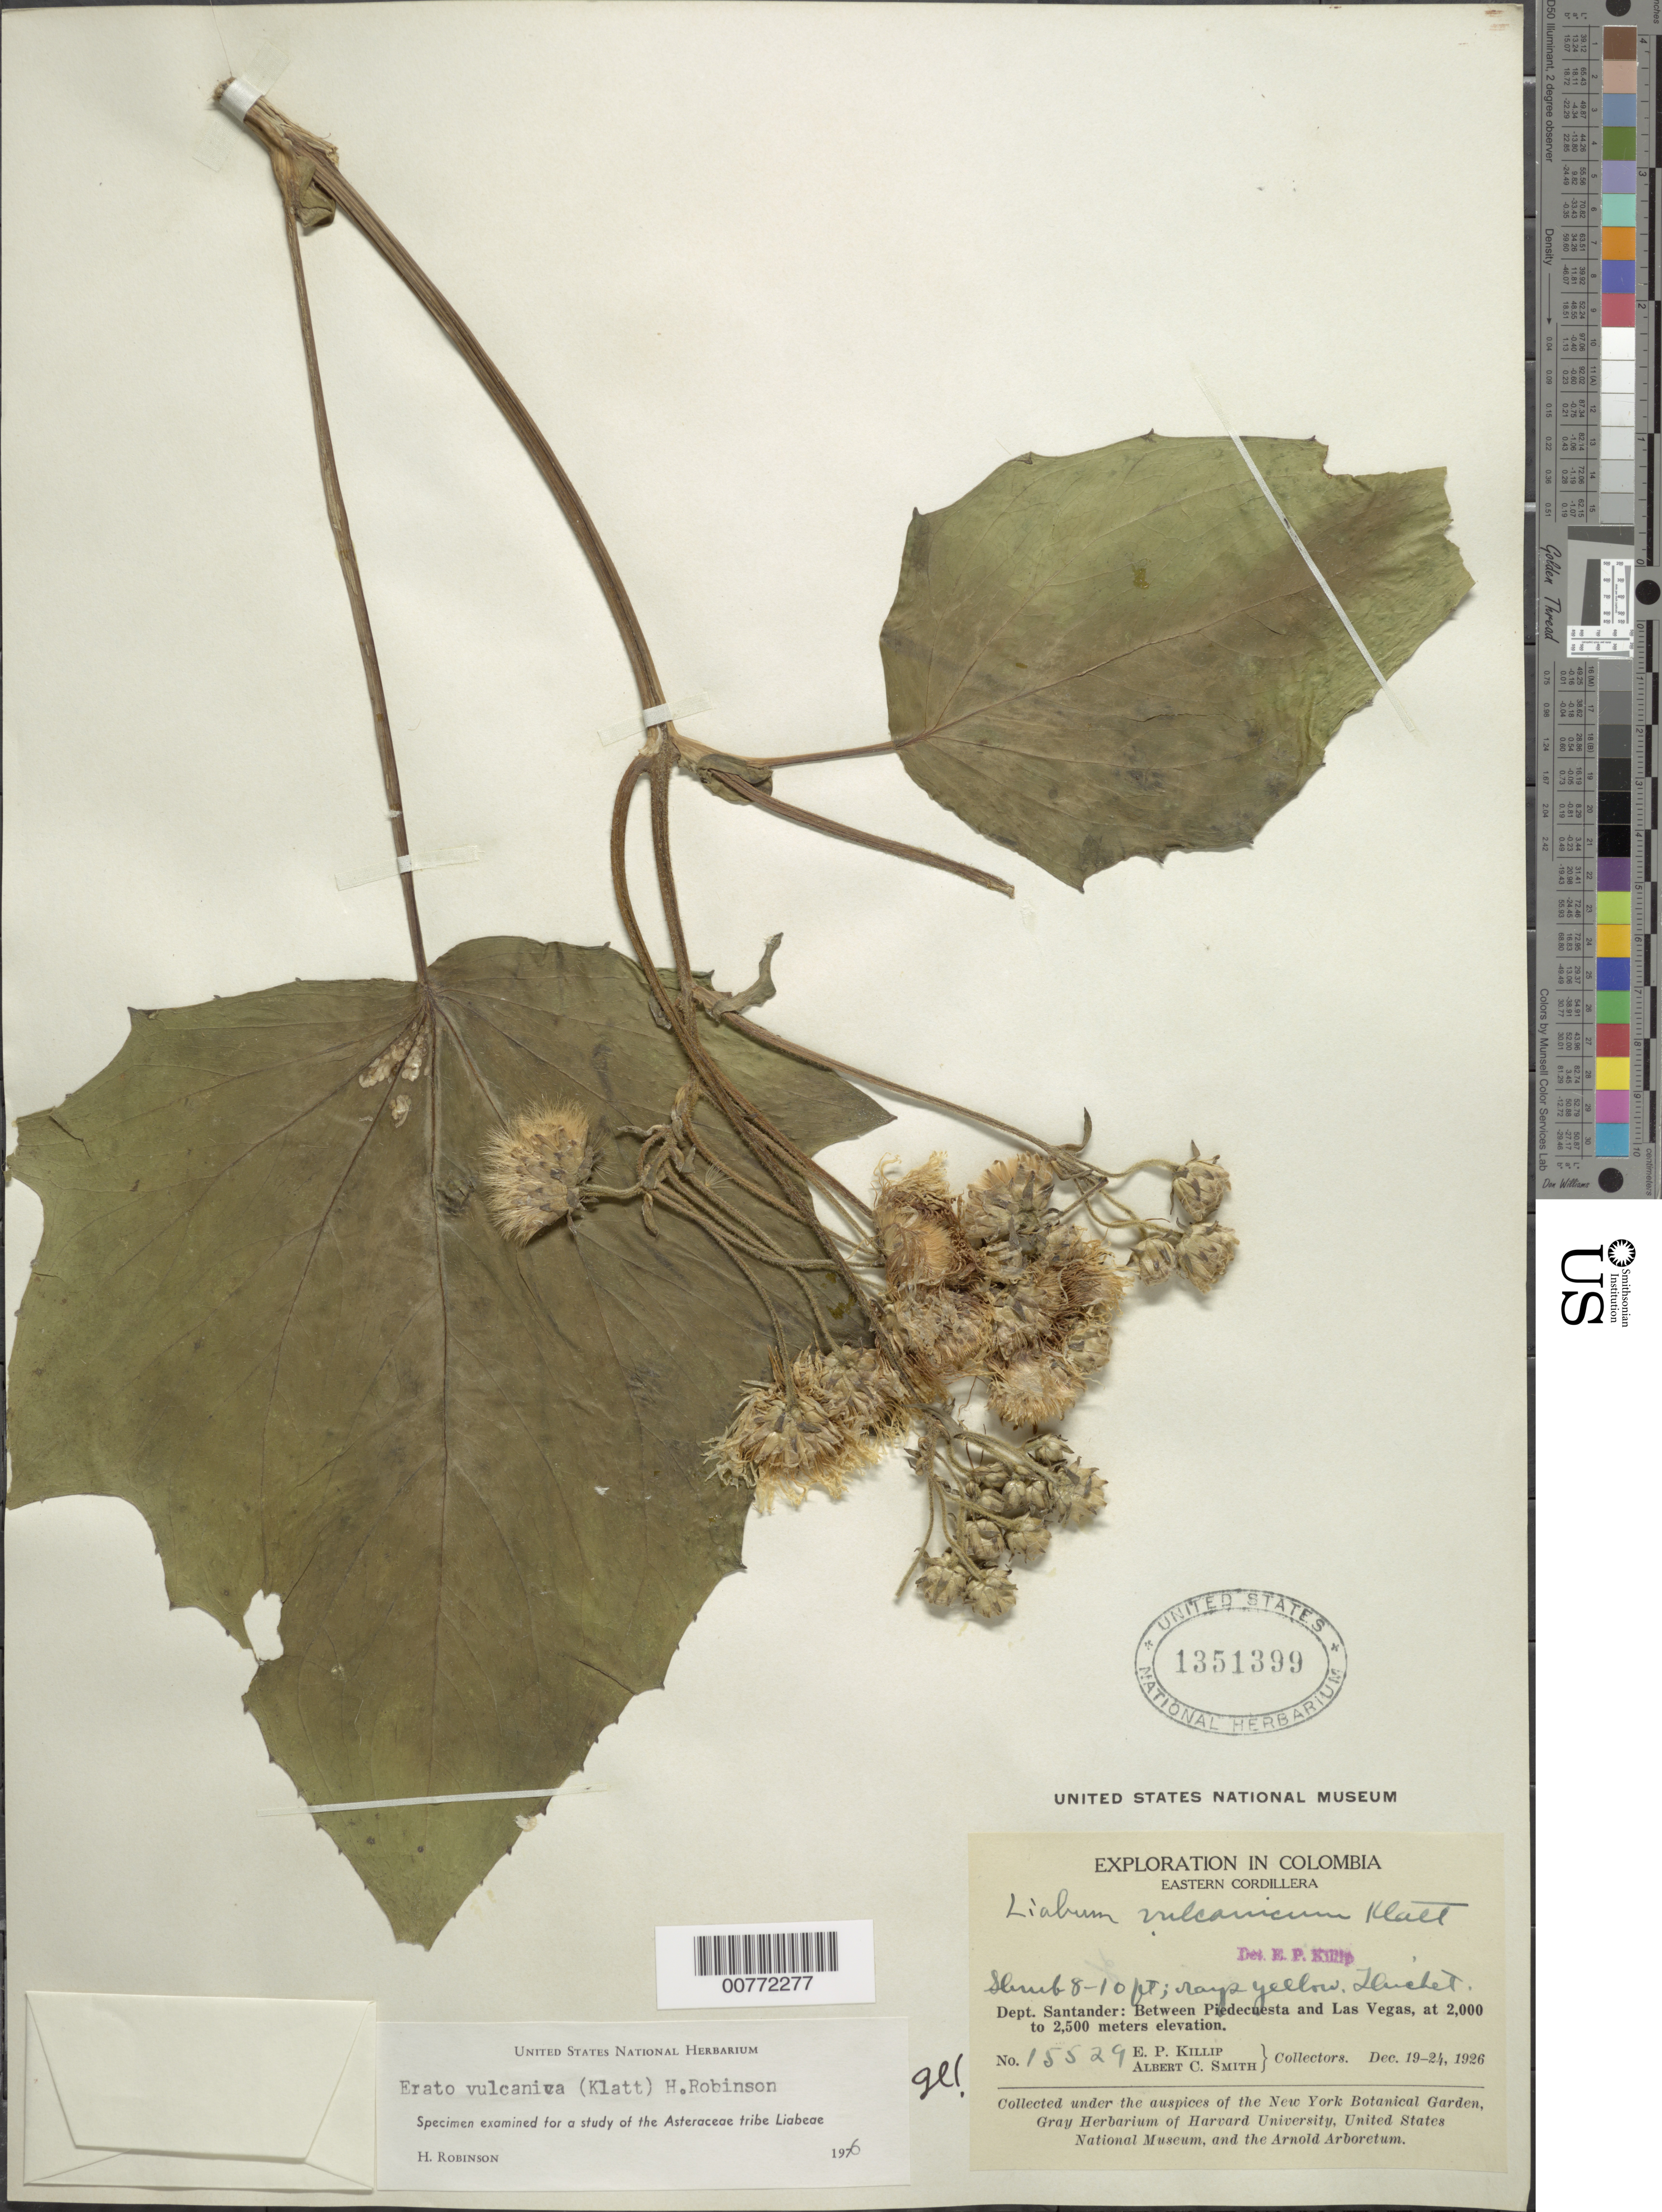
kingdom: Plantae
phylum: Tracheophyta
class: Magnoliopsida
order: Asterales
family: Asteraceae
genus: Erato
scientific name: Erato vulcanica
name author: (Klatt) H. Rob.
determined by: Robinson, Harold E., (US)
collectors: E. P. Killip & A. C. Smith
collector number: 15529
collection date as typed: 19-Dec-26 to 24-Dec-26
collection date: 1926-12-19/1926-12-24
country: Colombia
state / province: Santander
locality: Between piedecuesta and Las Vegas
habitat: Thicket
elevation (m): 2000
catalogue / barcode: US 1351399